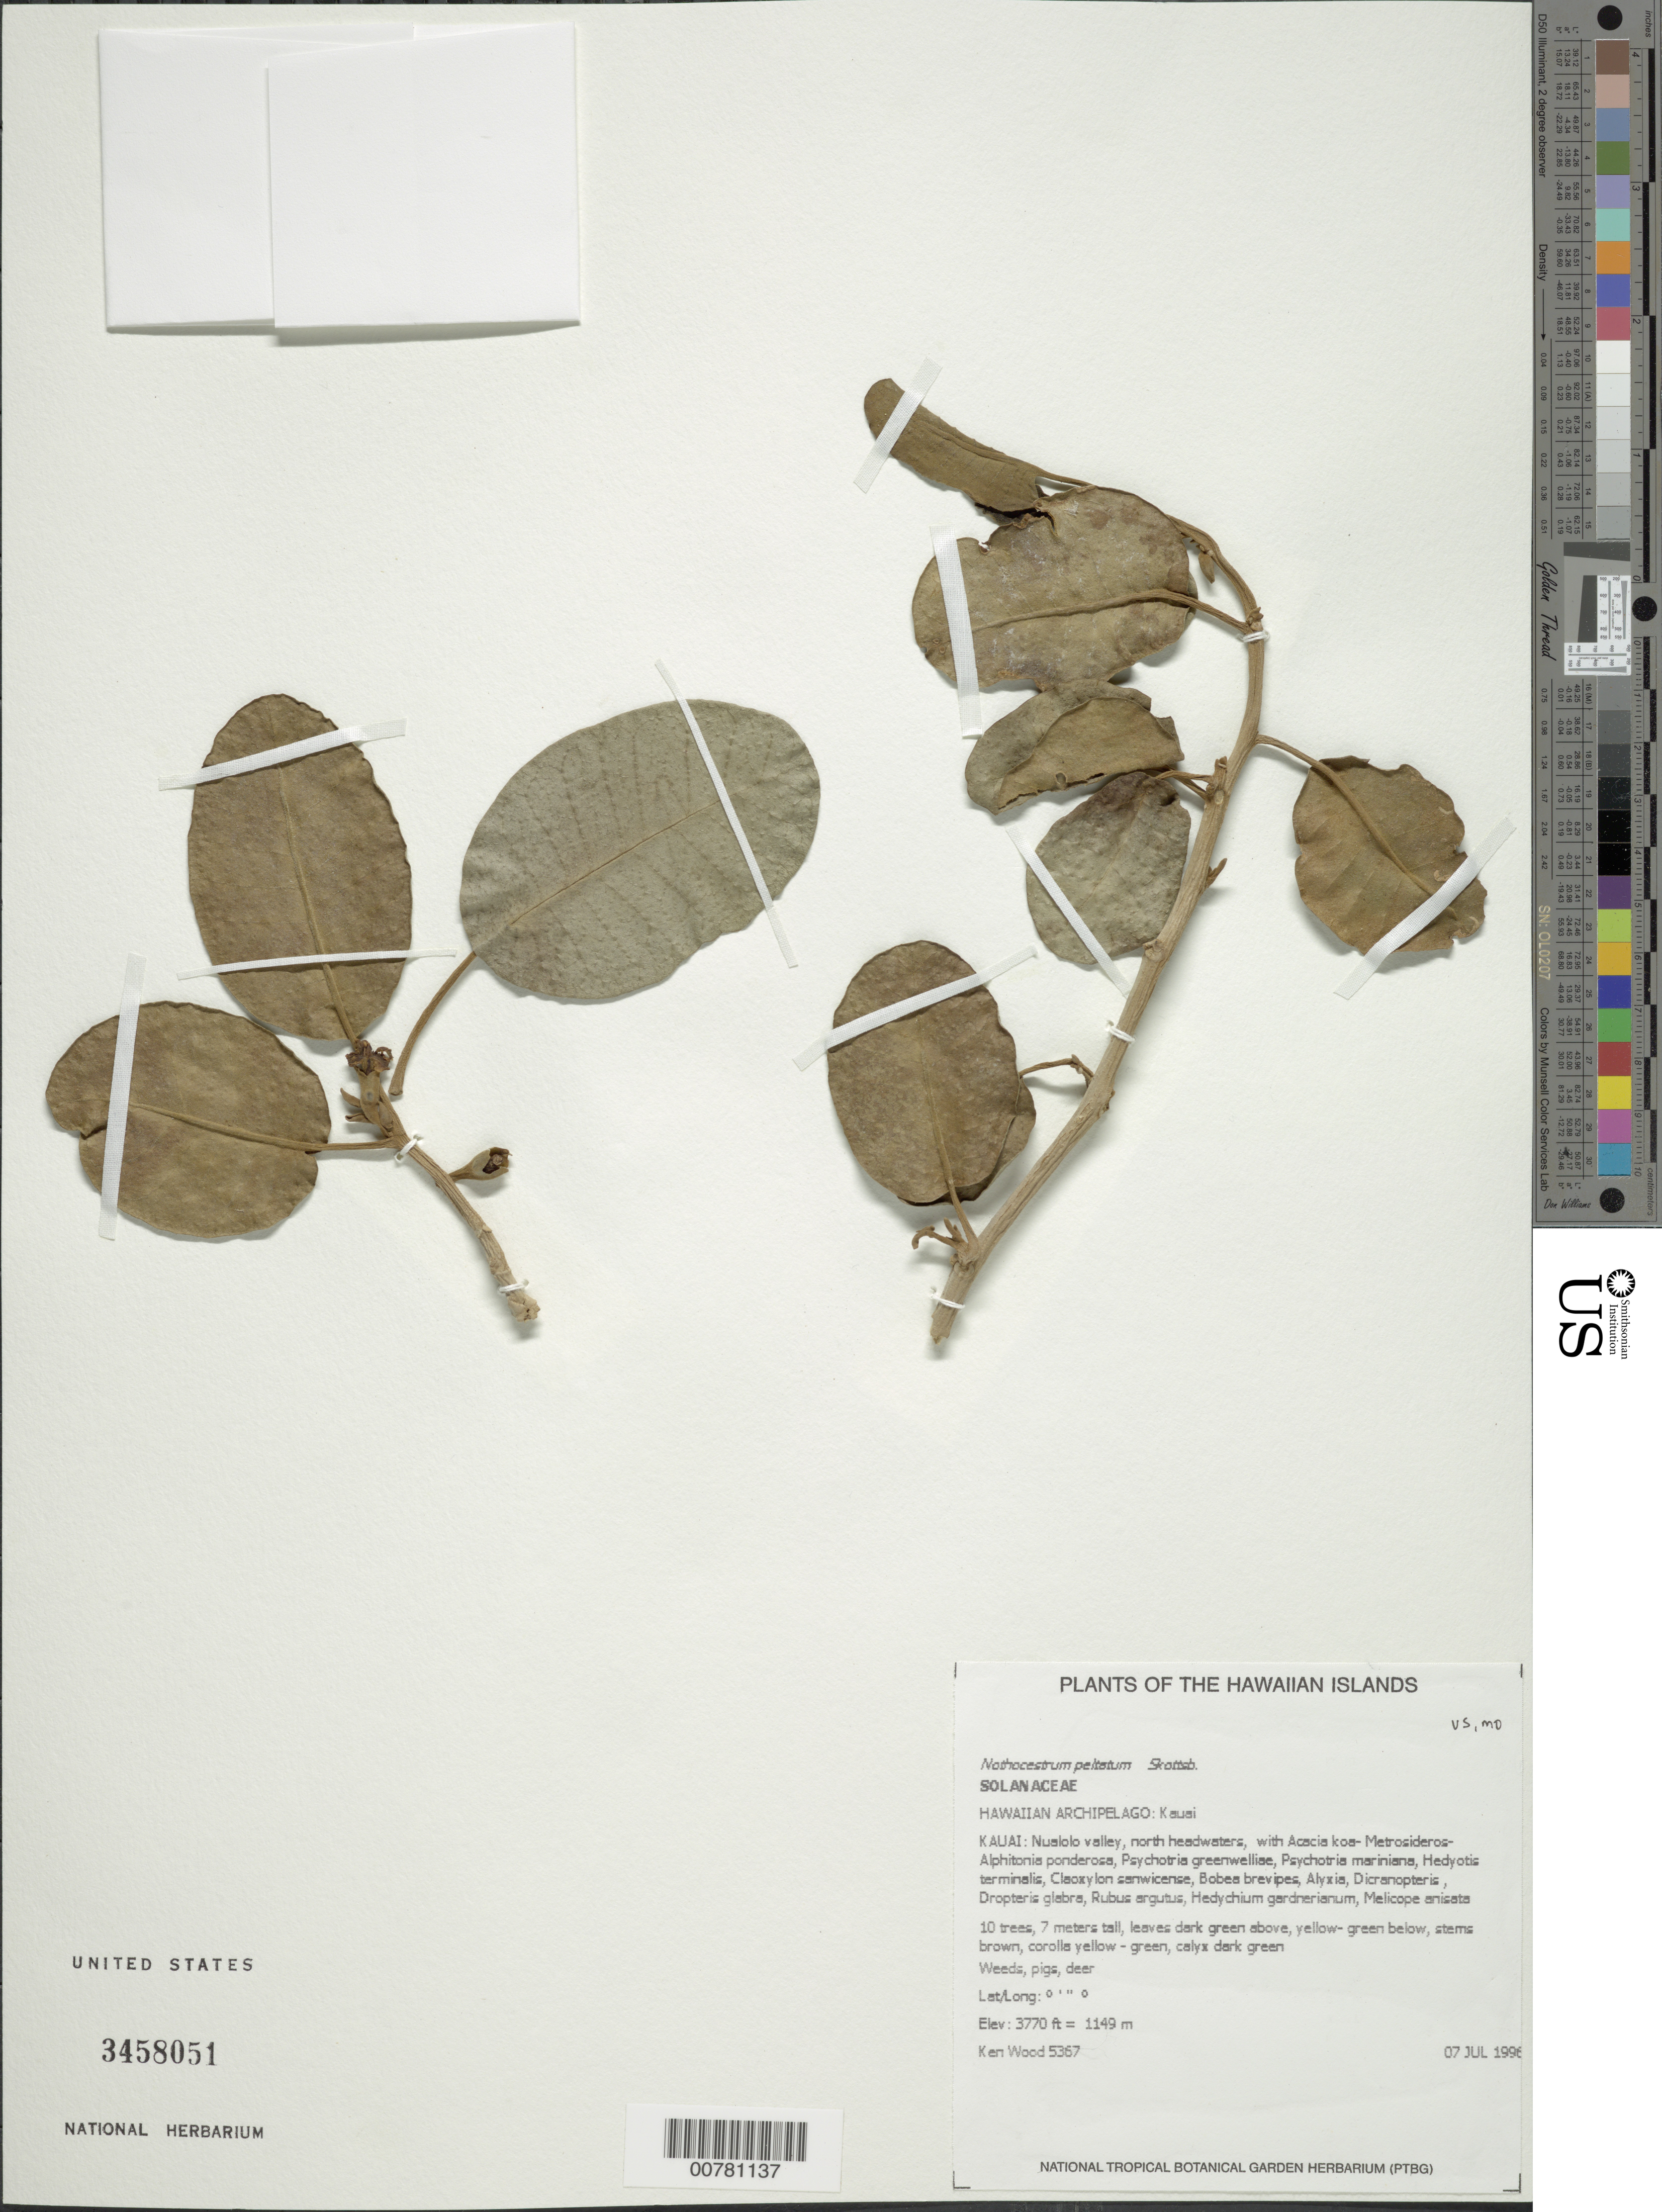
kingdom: Plantae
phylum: Tracheophyta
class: Magnoliopsida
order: Solanales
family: Solanaceae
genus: Nothocestrum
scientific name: Nothocestrum peltatum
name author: Skottsb.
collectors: K. R. Wood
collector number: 5367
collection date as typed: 7 Jul 1996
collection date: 1996-07-07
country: United States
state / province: Hawaii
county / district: Kaui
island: Kaua'i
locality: Nualolo valley, north headwaters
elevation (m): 1149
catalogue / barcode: US 3458051